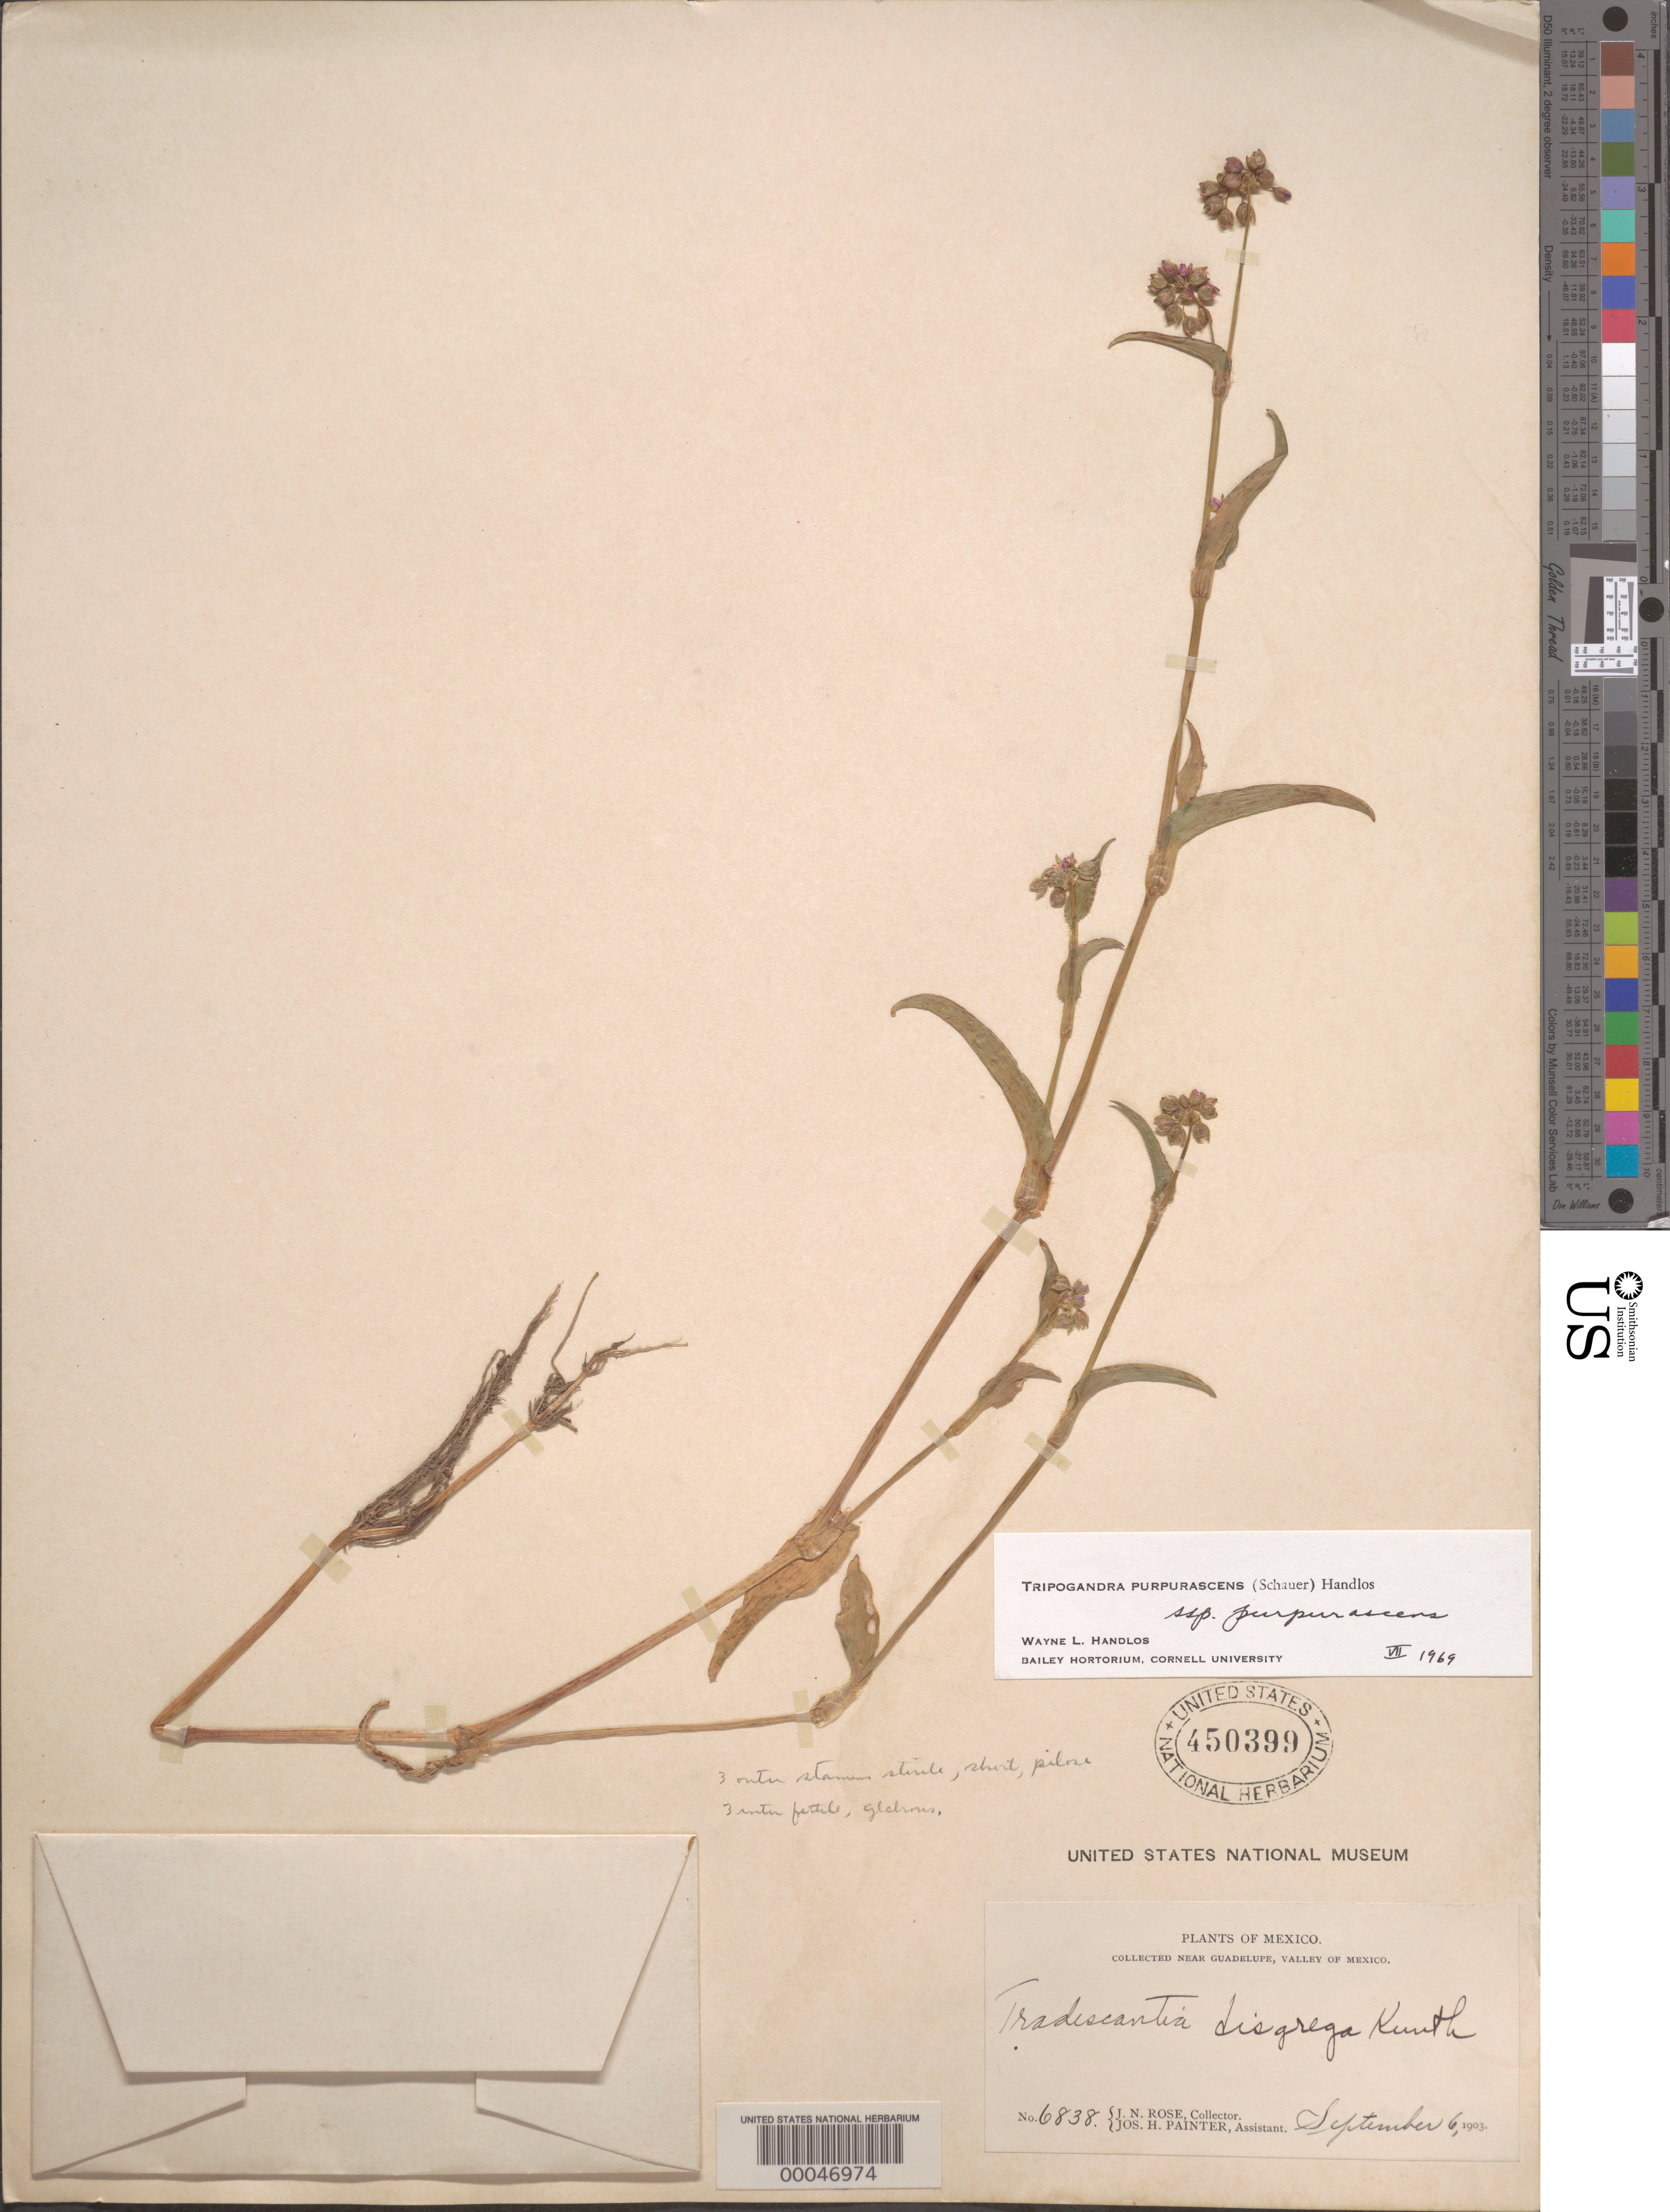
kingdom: Plantae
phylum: Tracheophyta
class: Liliopsida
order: Commelinales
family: Commelinaceae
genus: Tripogandra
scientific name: Tripogandra purpurascens subsp. purpurascens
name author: (S. Schauer) Handlos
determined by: Handlos, W. L.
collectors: J. N. Rose & J. H. Painter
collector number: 6838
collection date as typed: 06 Sep 1903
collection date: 1903-09-06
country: Mexico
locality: Near Guadelupe, Valley of Mexico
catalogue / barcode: US 450399